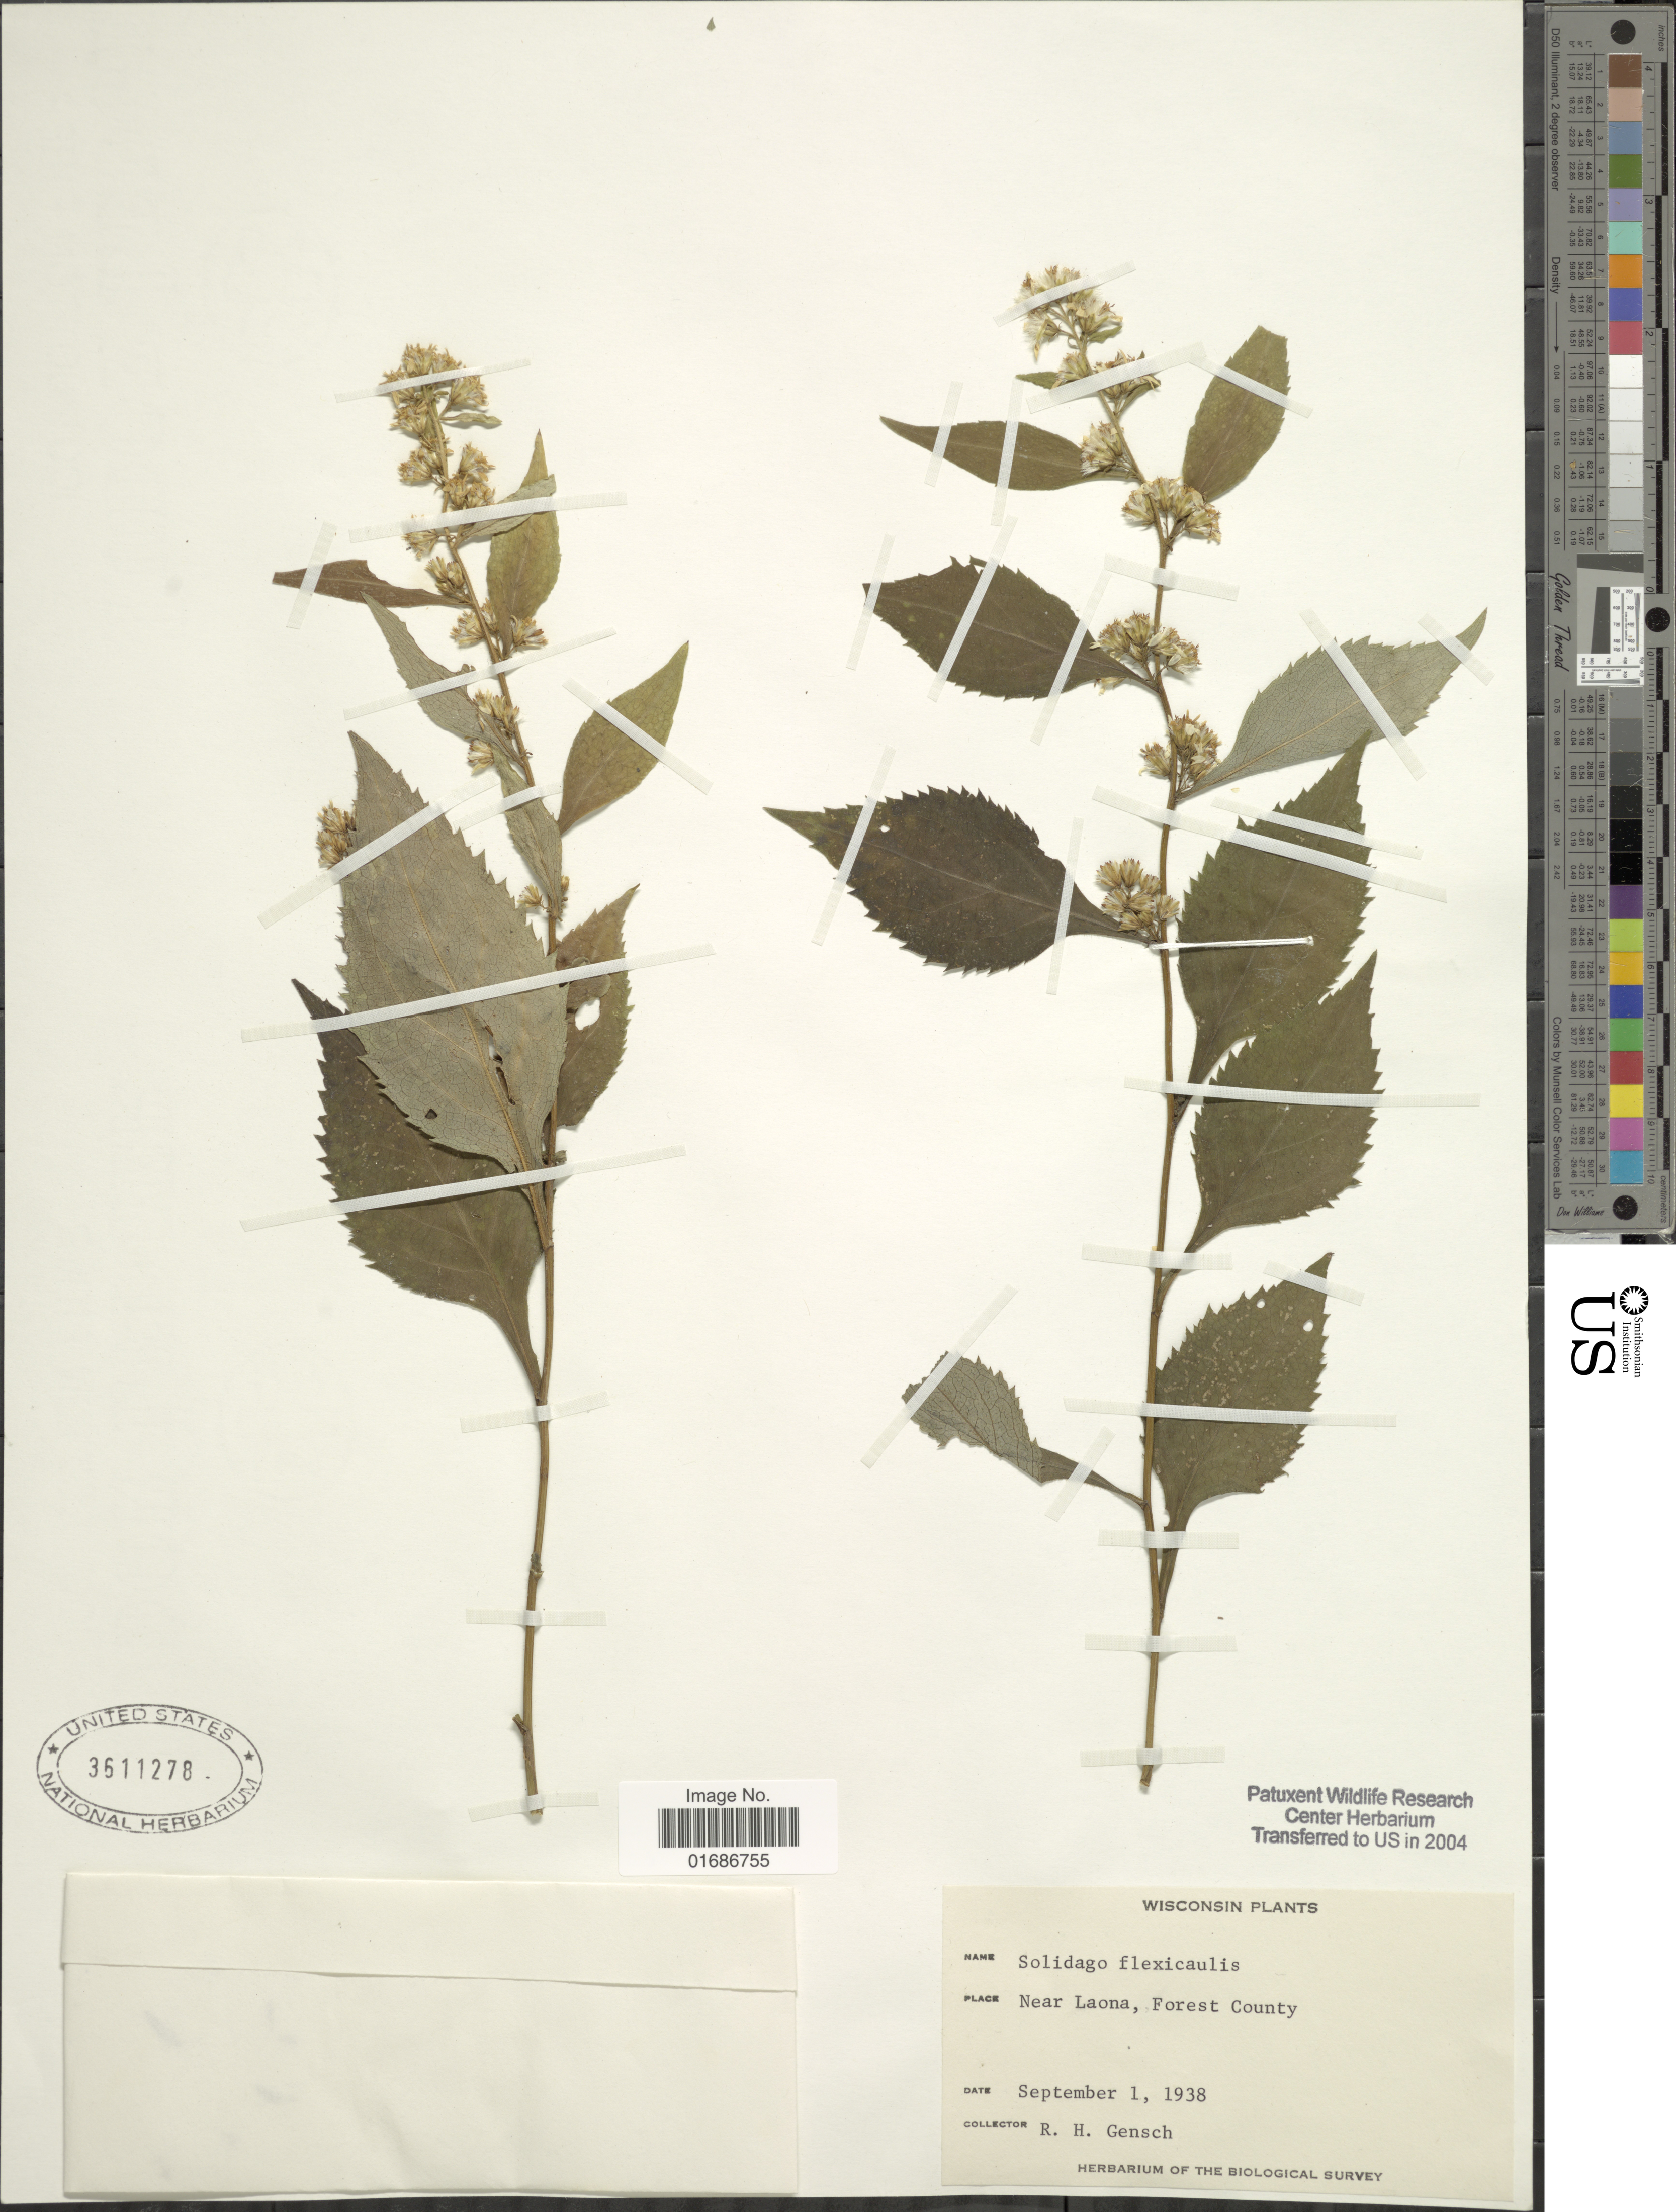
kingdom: Plantae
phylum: Tracheophyta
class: Magnoliopsida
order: Asterales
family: Asteraceae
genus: Solidago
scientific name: Solidago flexicaulis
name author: L.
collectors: R. Gensch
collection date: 1938-09-01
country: United States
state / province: Wisconsin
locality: Near Laona, Forest County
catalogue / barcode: US 3611278